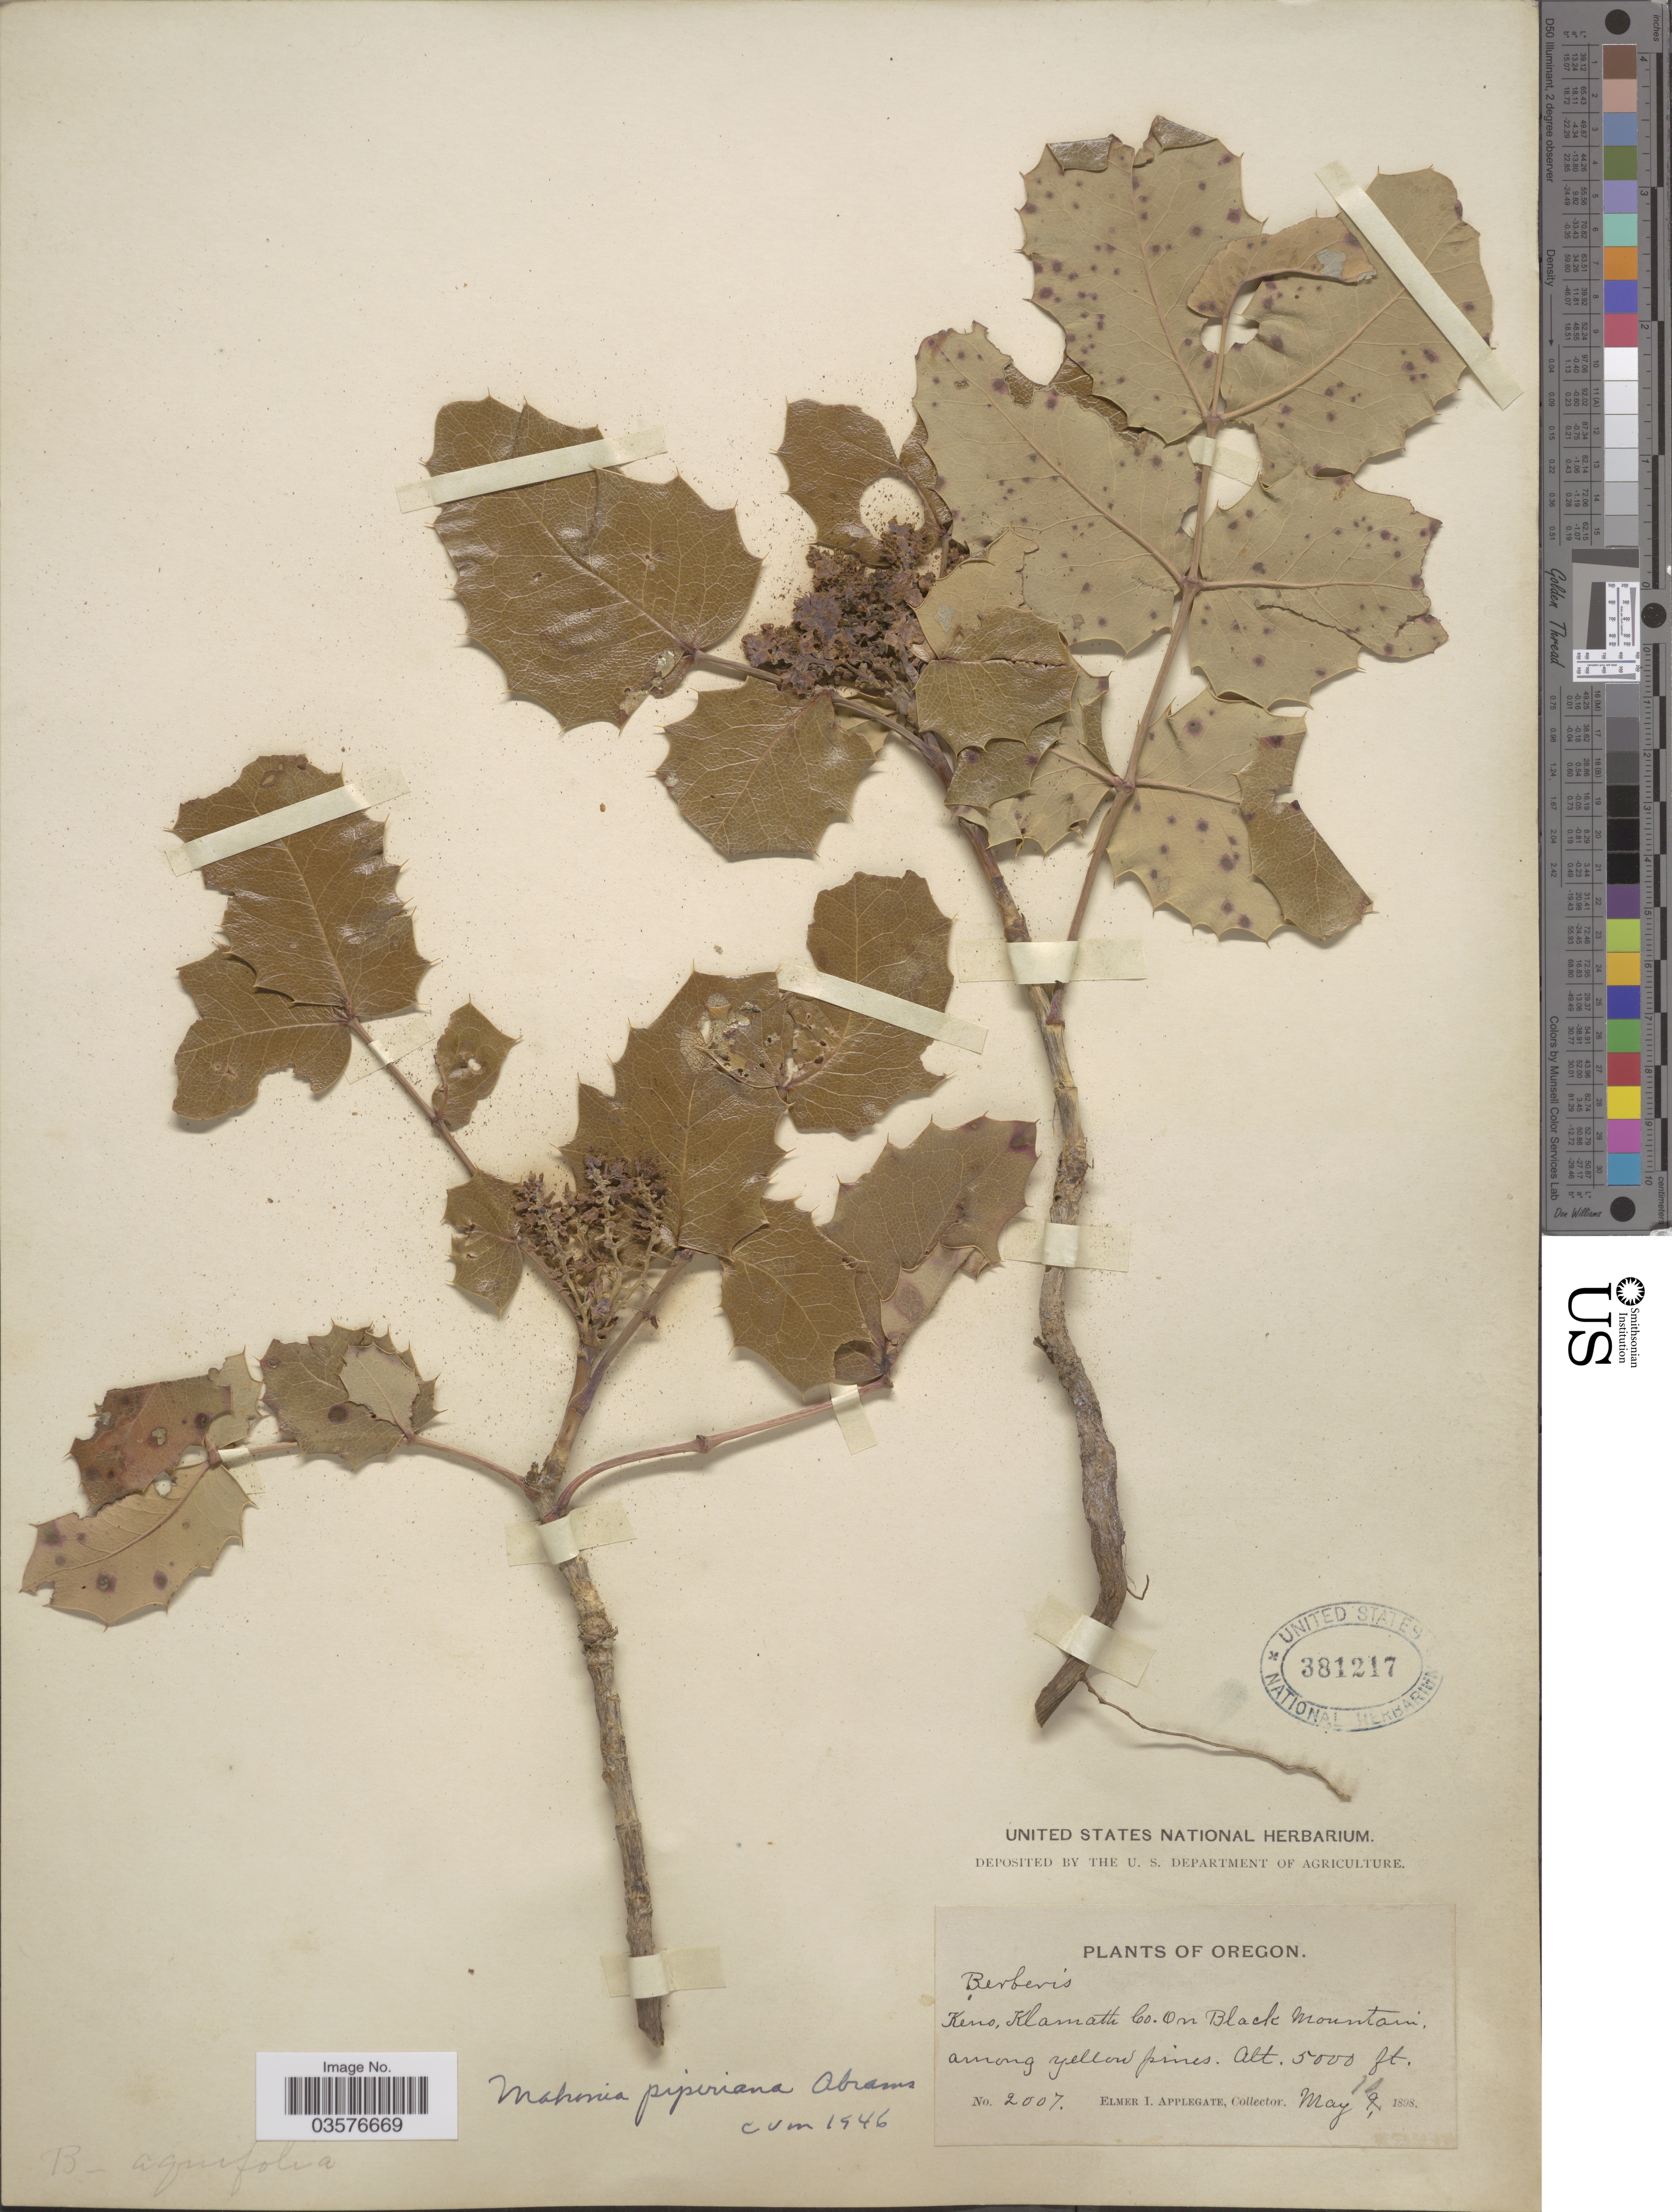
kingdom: Plantae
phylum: Tracheophyta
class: Magnoliopsida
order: Ranunculales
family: Berberidaceae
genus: Mahonia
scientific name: Mahonia piperiana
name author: Abrams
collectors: E. I. Applegate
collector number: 2007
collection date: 1898-05-10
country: United States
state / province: Oregon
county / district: Klamath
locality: Keno, Klamath Co. On Black Mountain, among yellow pines.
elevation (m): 1524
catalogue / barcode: US 381217